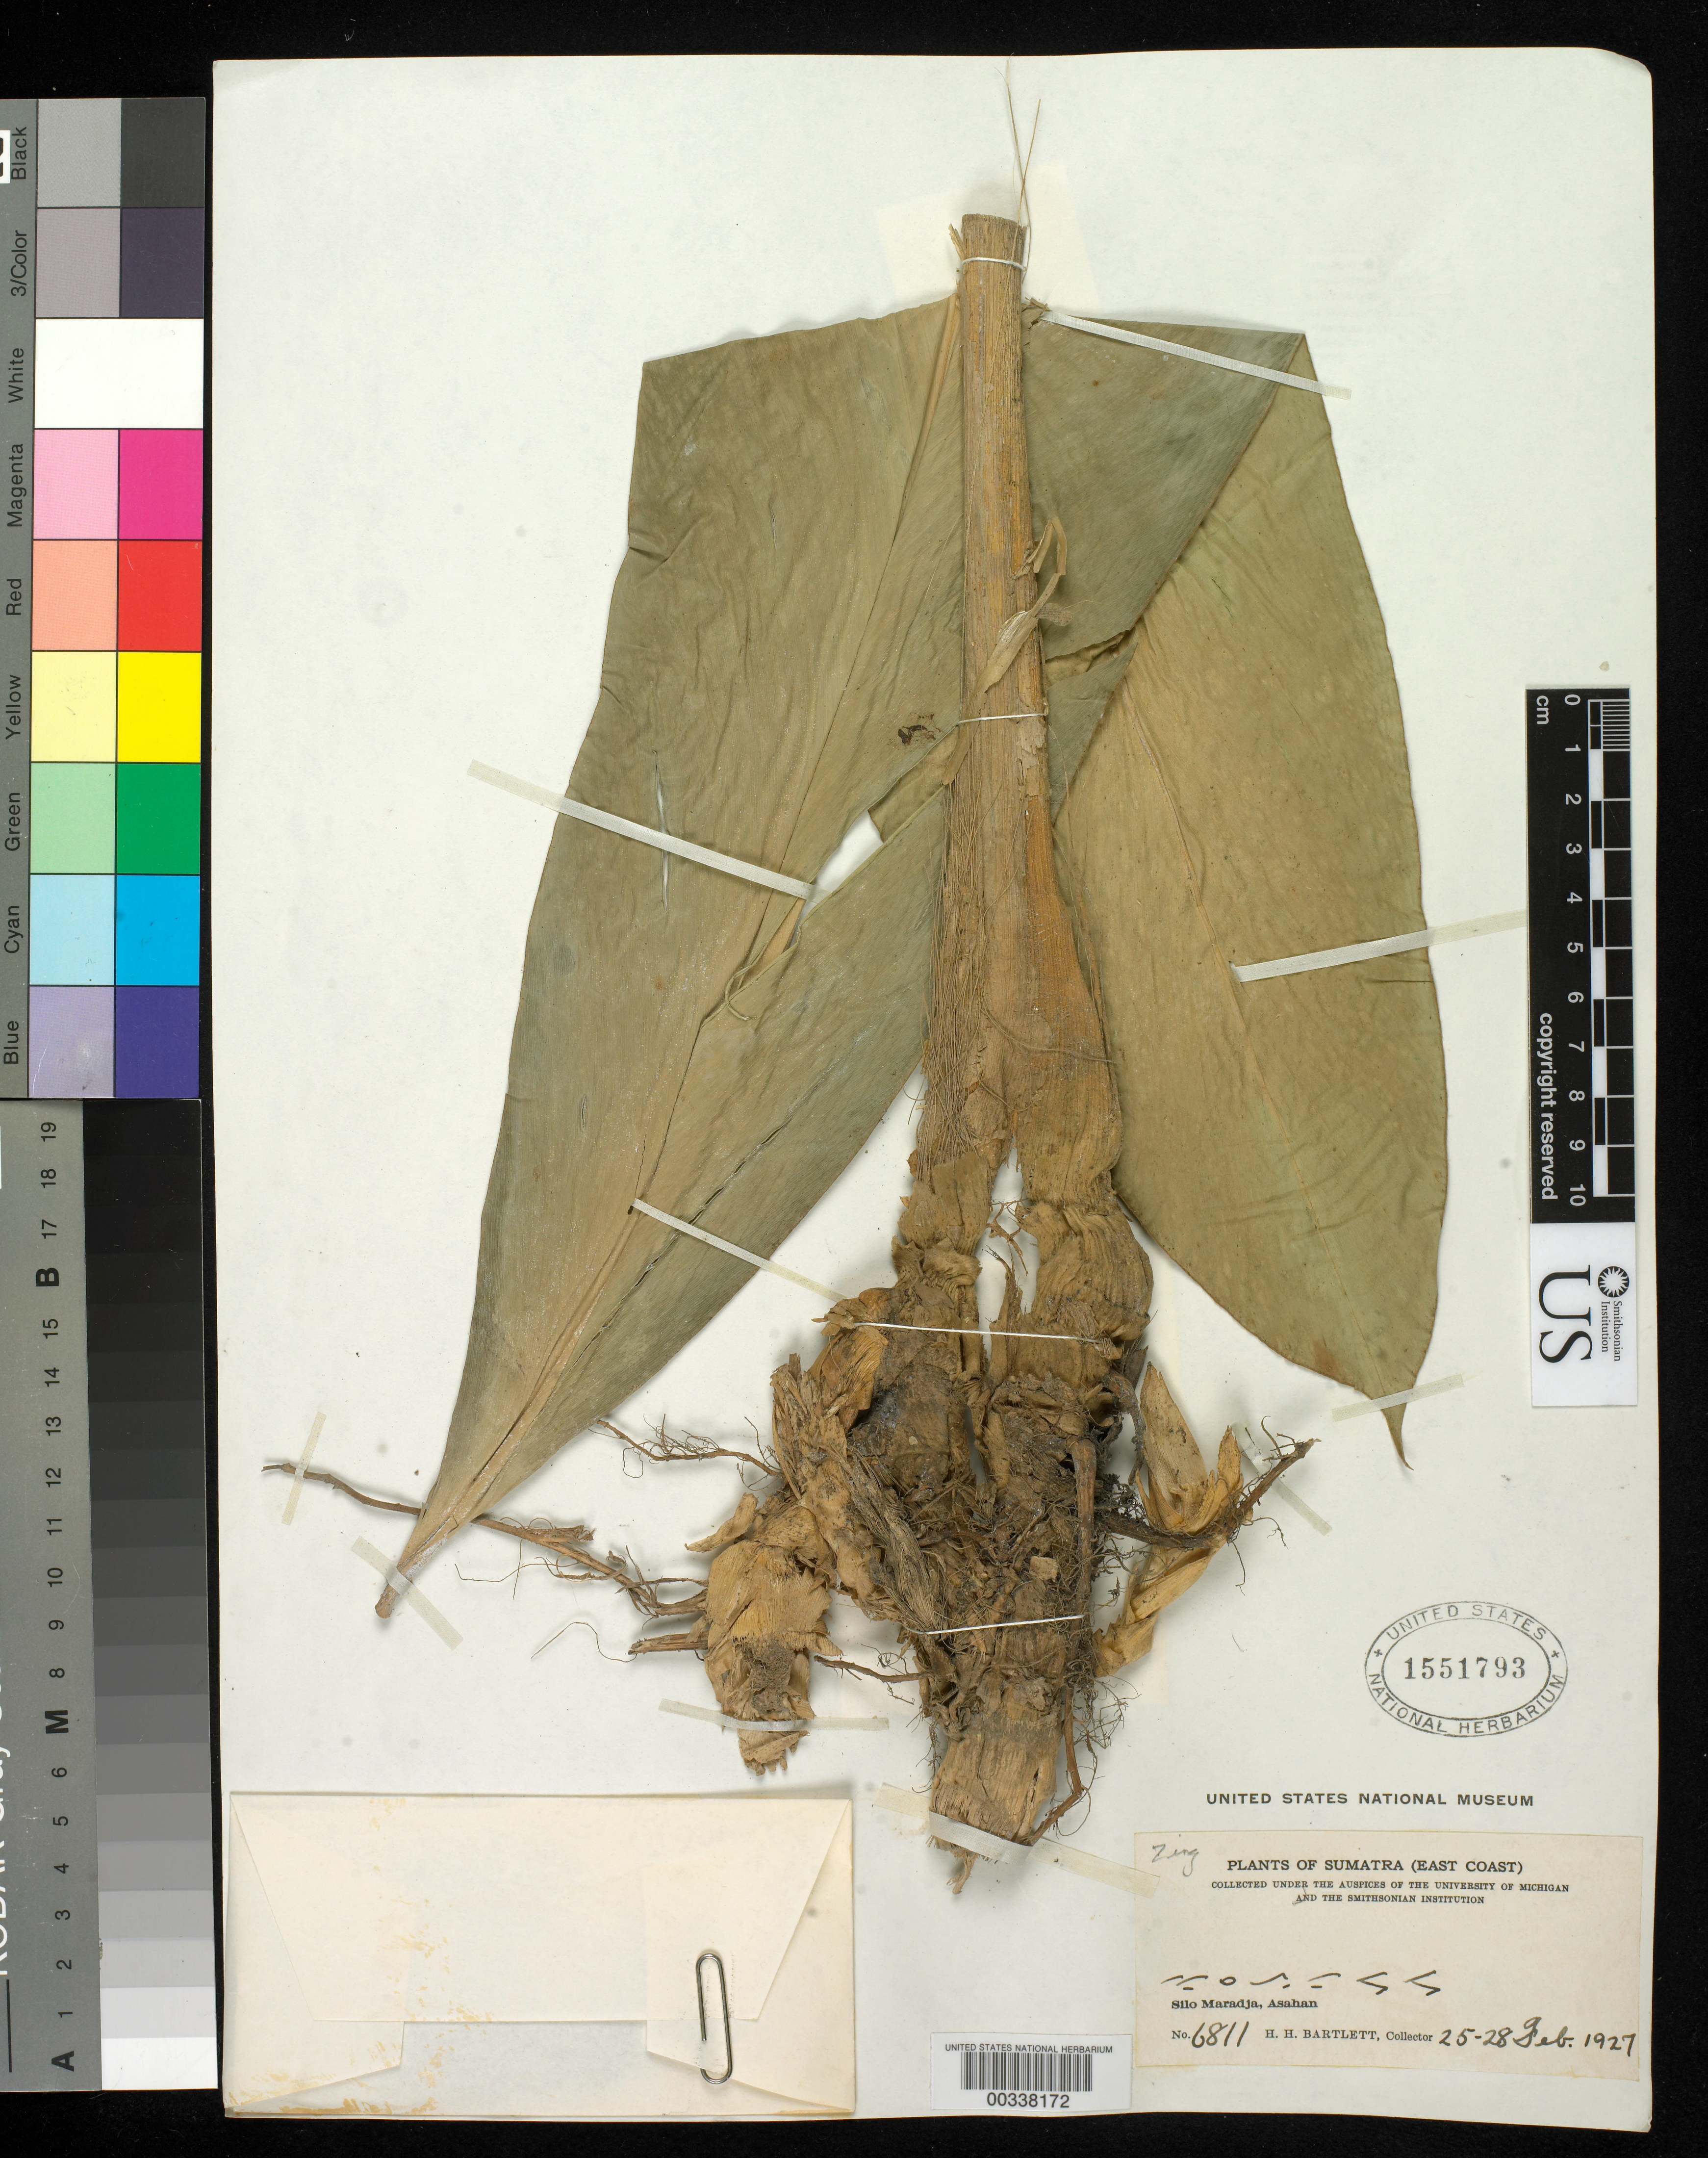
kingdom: Plantae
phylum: Tracheophyta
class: Liliopsida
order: Zingiberales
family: Zingiberaceae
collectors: H. H. Bartlett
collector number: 6811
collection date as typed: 25 Feb 1927 to 28 Feb 1927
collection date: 1927-02-25/1927-02-28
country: Indonesia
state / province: Sumatra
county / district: Sumatera Utara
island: Sumatra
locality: (east coast), Silo Maradja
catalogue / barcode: US 1551793